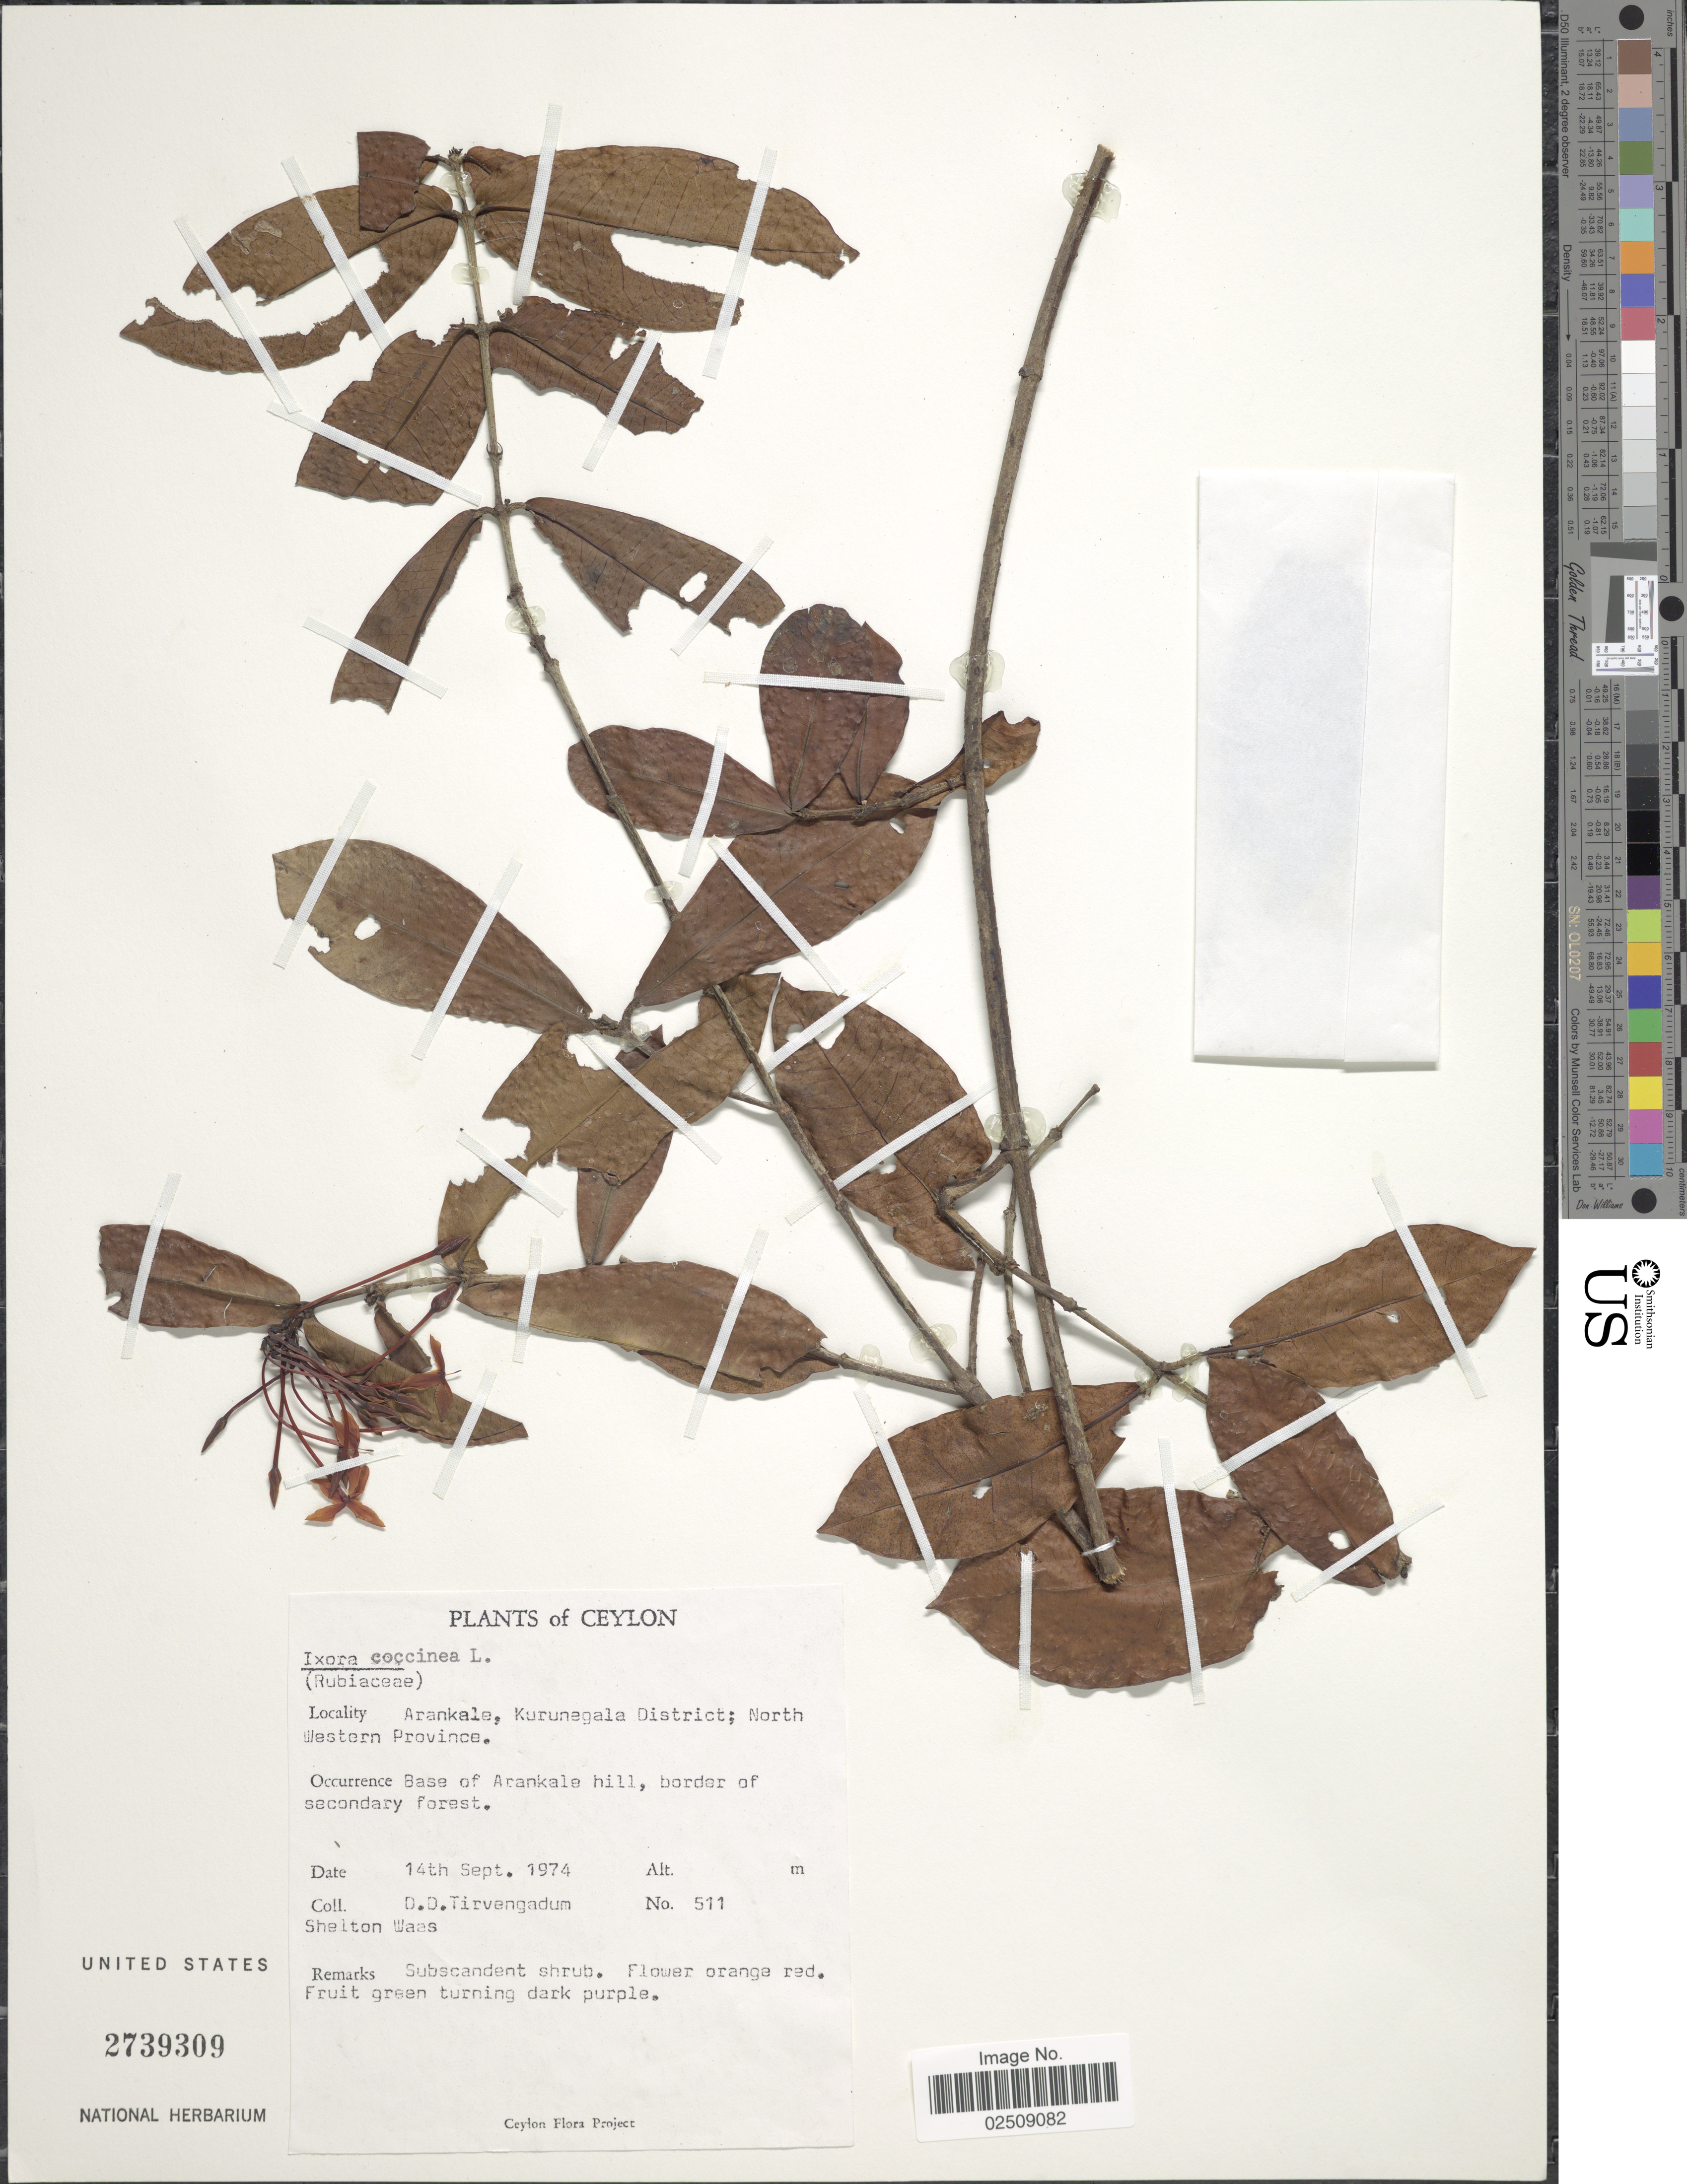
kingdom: Plantae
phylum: Tracheophyta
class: Magnoliopsida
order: Gentianales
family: Rubiaceae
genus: Ixora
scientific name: Ixora coccinea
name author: L.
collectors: D. Tirvengadum & S. Waas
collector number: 511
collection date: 1974-09-14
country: Sri Lanka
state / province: North Western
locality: Ceylon. Arankale, Kurunegala District; North Western Province. Base of Arankale Hill, border of secondary forest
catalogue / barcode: US 2739309